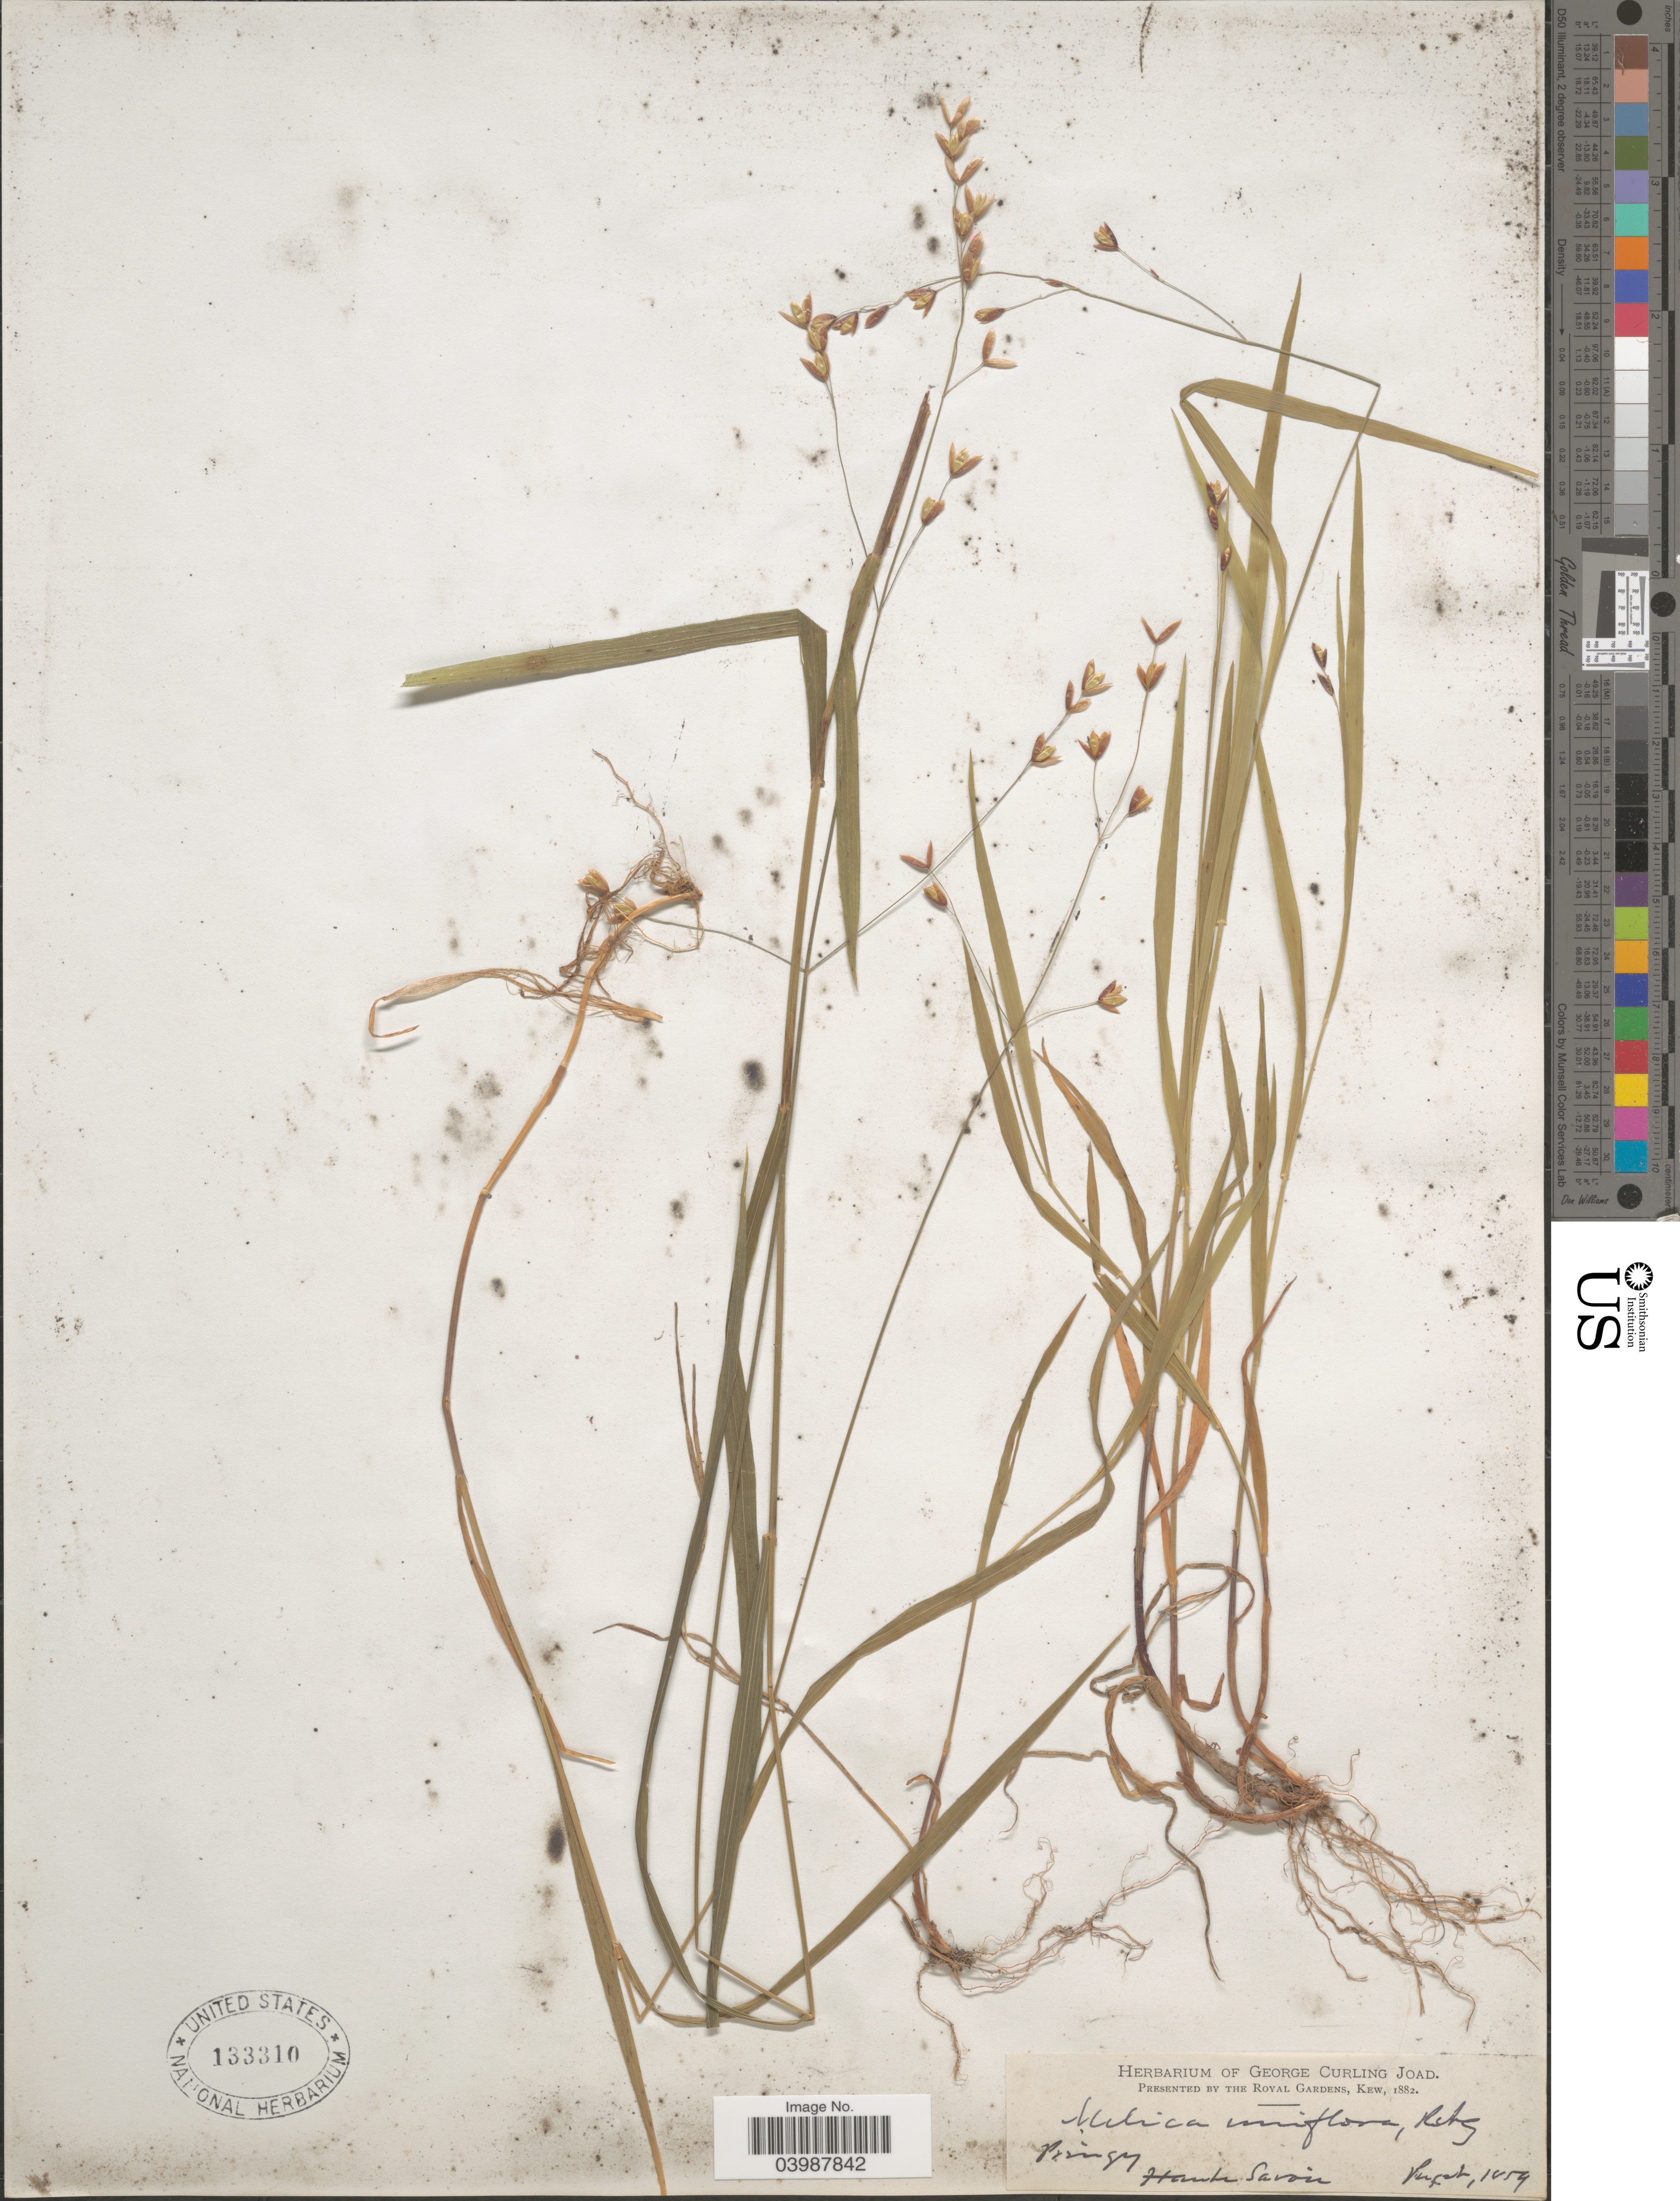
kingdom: Plantae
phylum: Tracheophyta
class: Liliopsida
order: Poales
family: Poaceae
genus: Melica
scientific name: Melica uniflora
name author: Retz.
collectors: -. Puget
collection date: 1859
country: France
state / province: Auvergne-Rhône-Alpes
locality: Pringy. Haute Savoie.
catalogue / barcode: US 133310